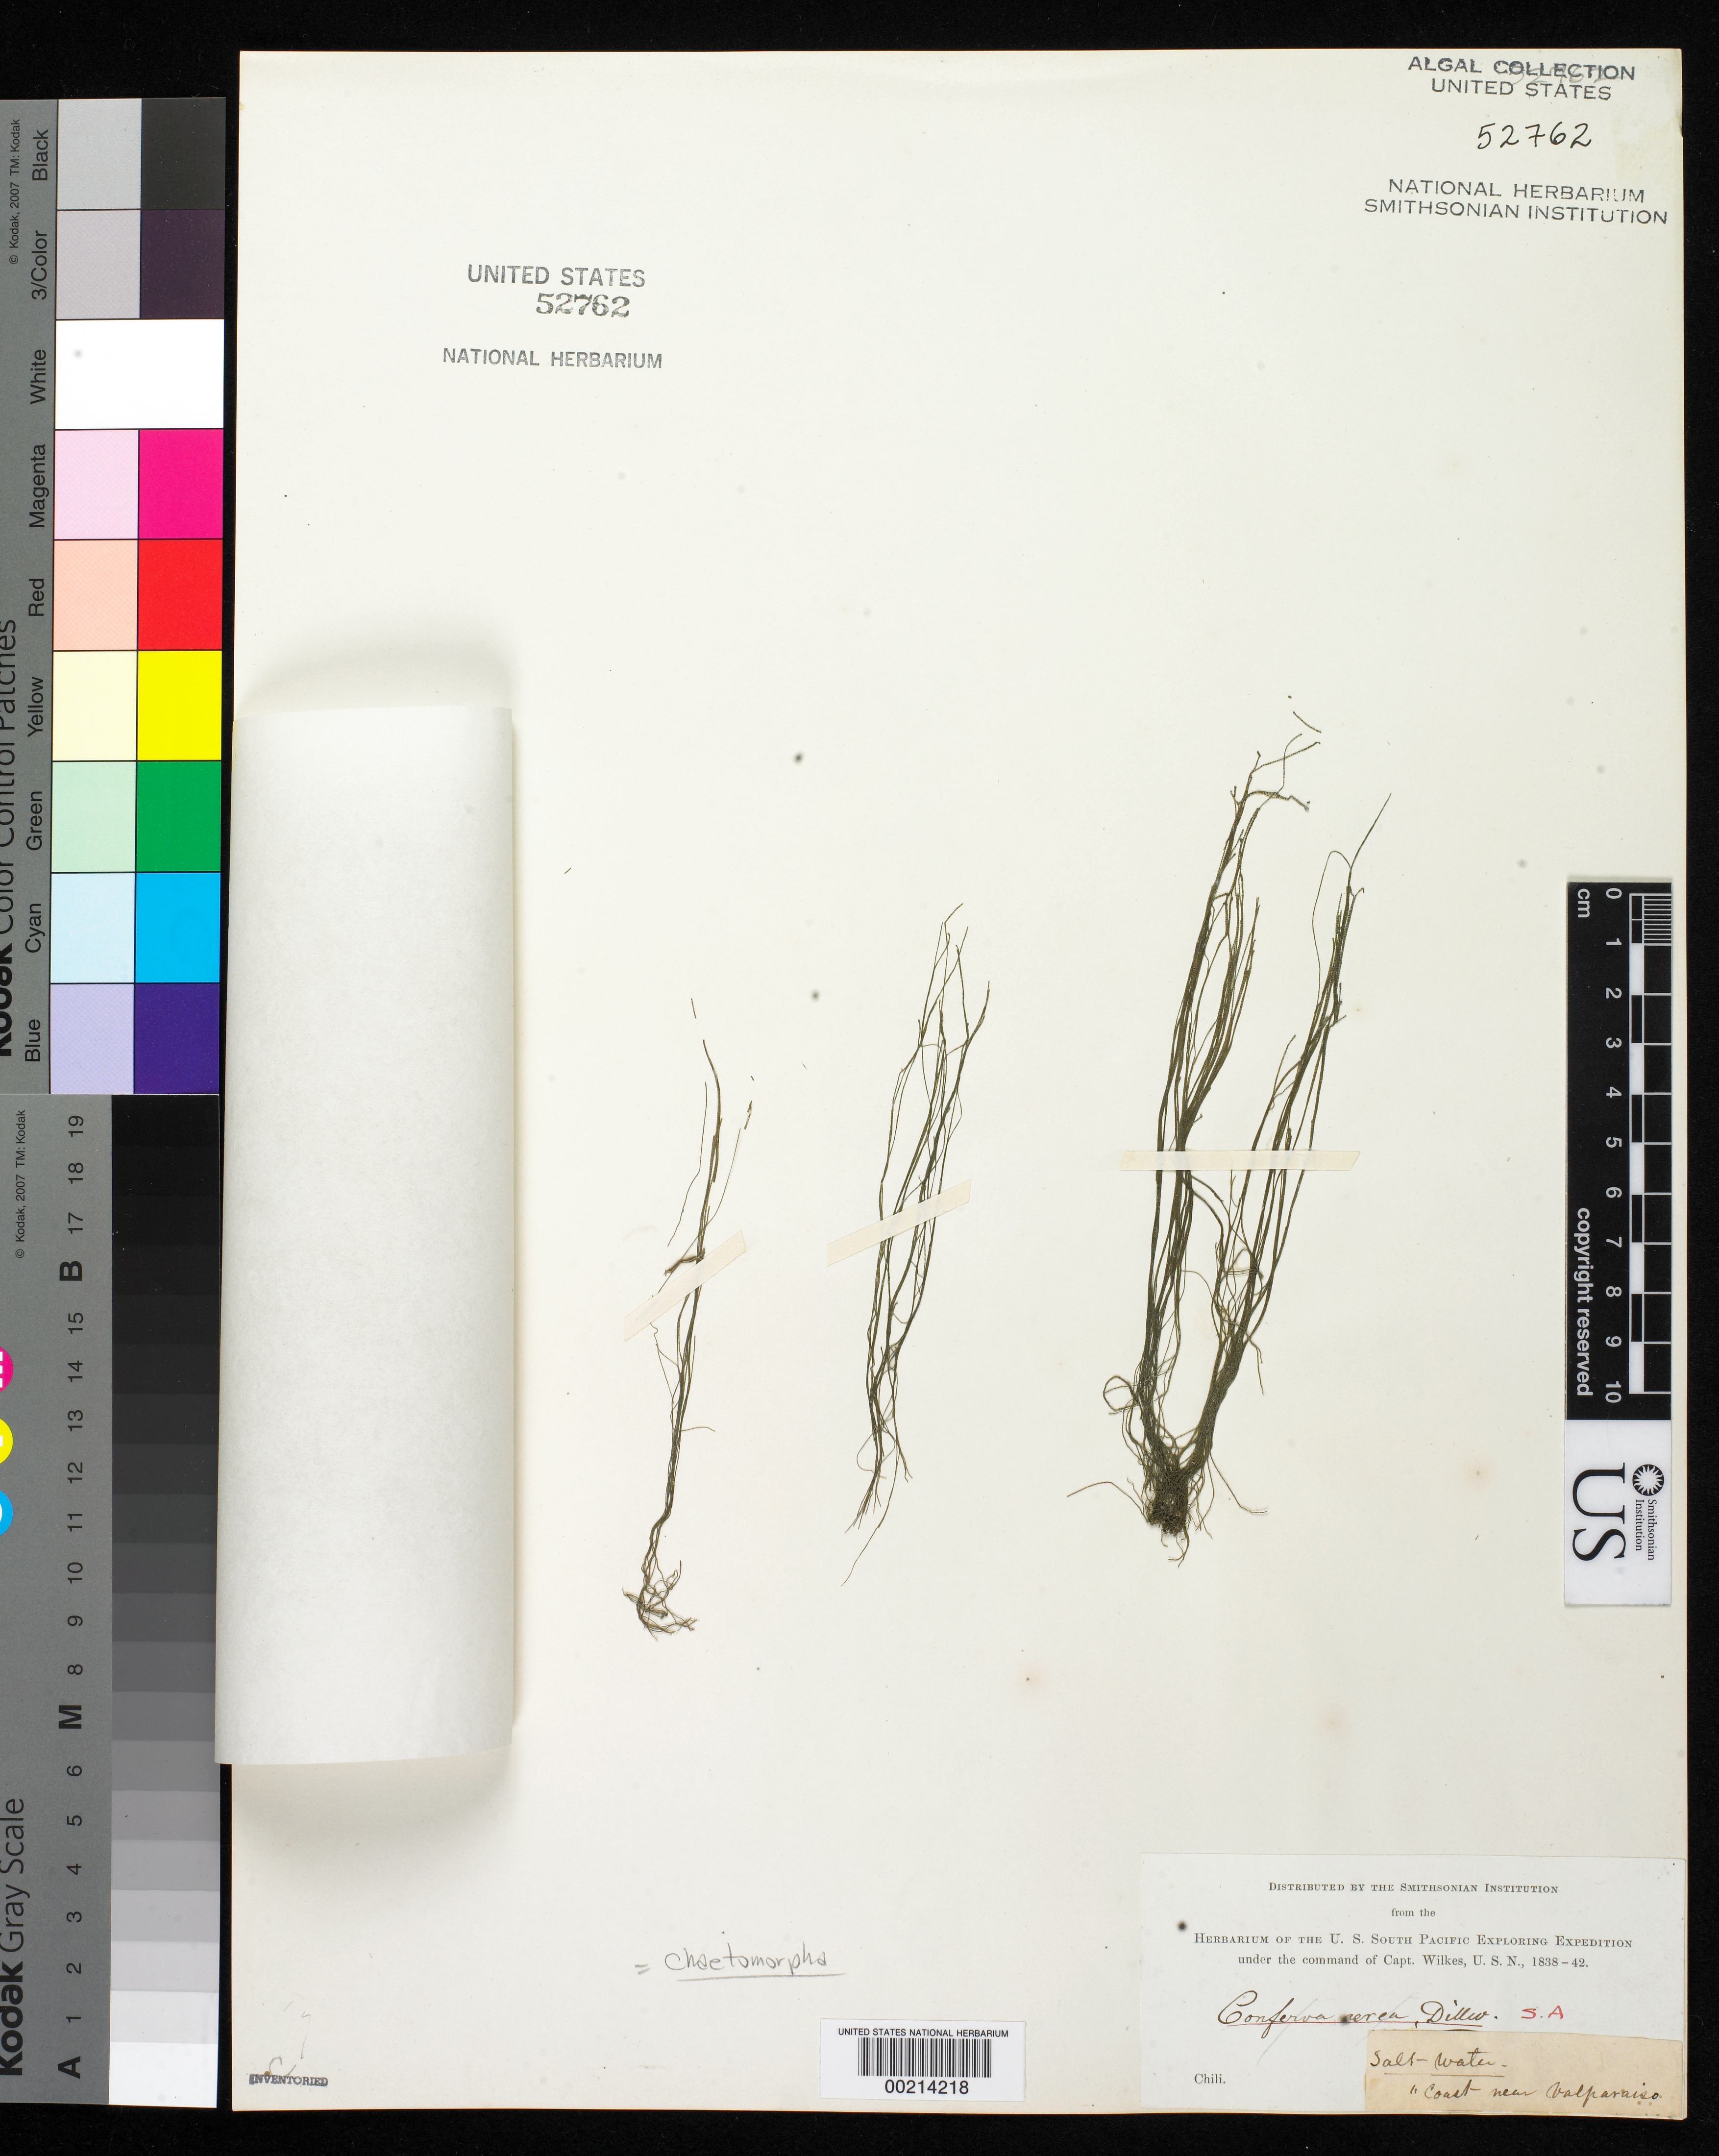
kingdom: Plantae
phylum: Chlorophyta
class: Ulvophyceae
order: Cladophorales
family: Cladophoraceae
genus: Chaetomorpha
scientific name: Chaetomorpha sp.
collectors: W. D. Brackenridge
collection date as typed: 1839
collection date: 1839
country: Chile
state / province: Valparaíso (V)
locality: Near Valparaiso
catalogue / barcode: US 52762